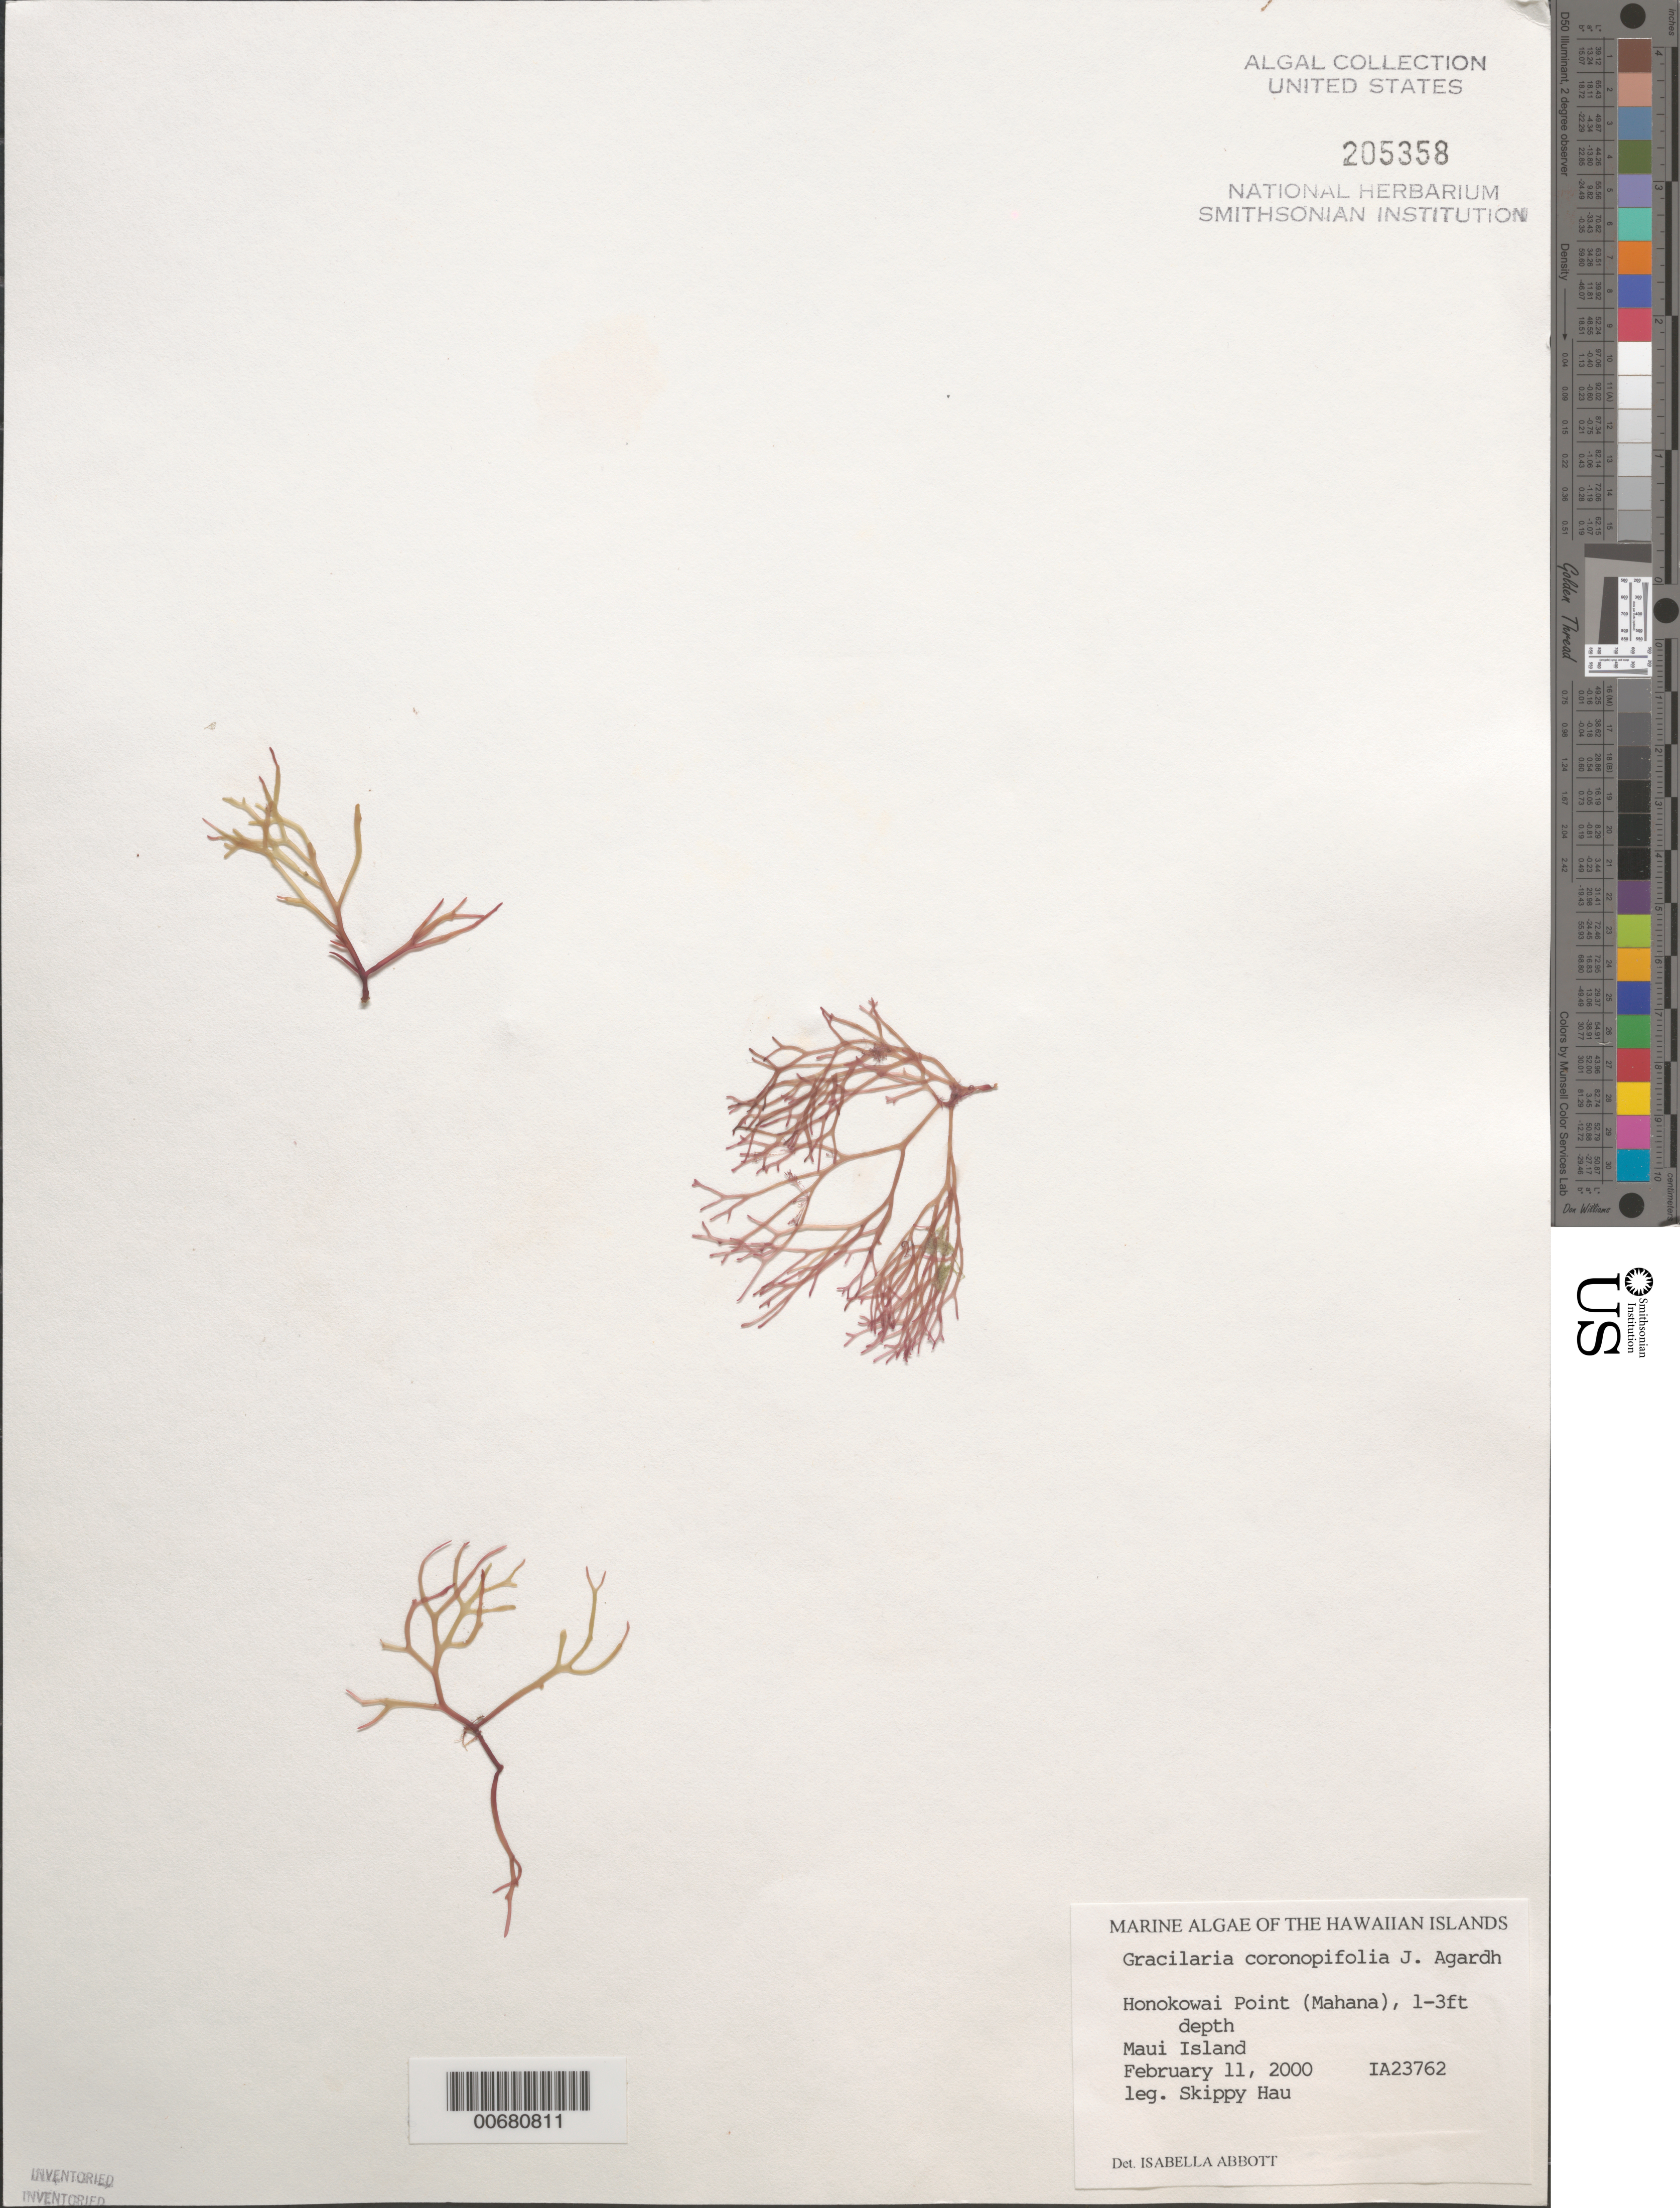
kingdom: Plantae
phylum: Rhodophyta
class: Florideophyceae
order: Gracilariales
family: Gracilariaceae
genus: Gracilaria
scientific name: Gracilaria coronopifolia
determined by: Abbott, Isabella A.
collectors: S. Hau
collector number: IAA 23762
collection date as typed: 11 Feb 2000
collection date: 2000-02-11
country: United States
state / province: Hawaii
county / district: Maui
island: Maui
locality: Honokowai Point (Mahana)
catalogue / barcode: US 205358